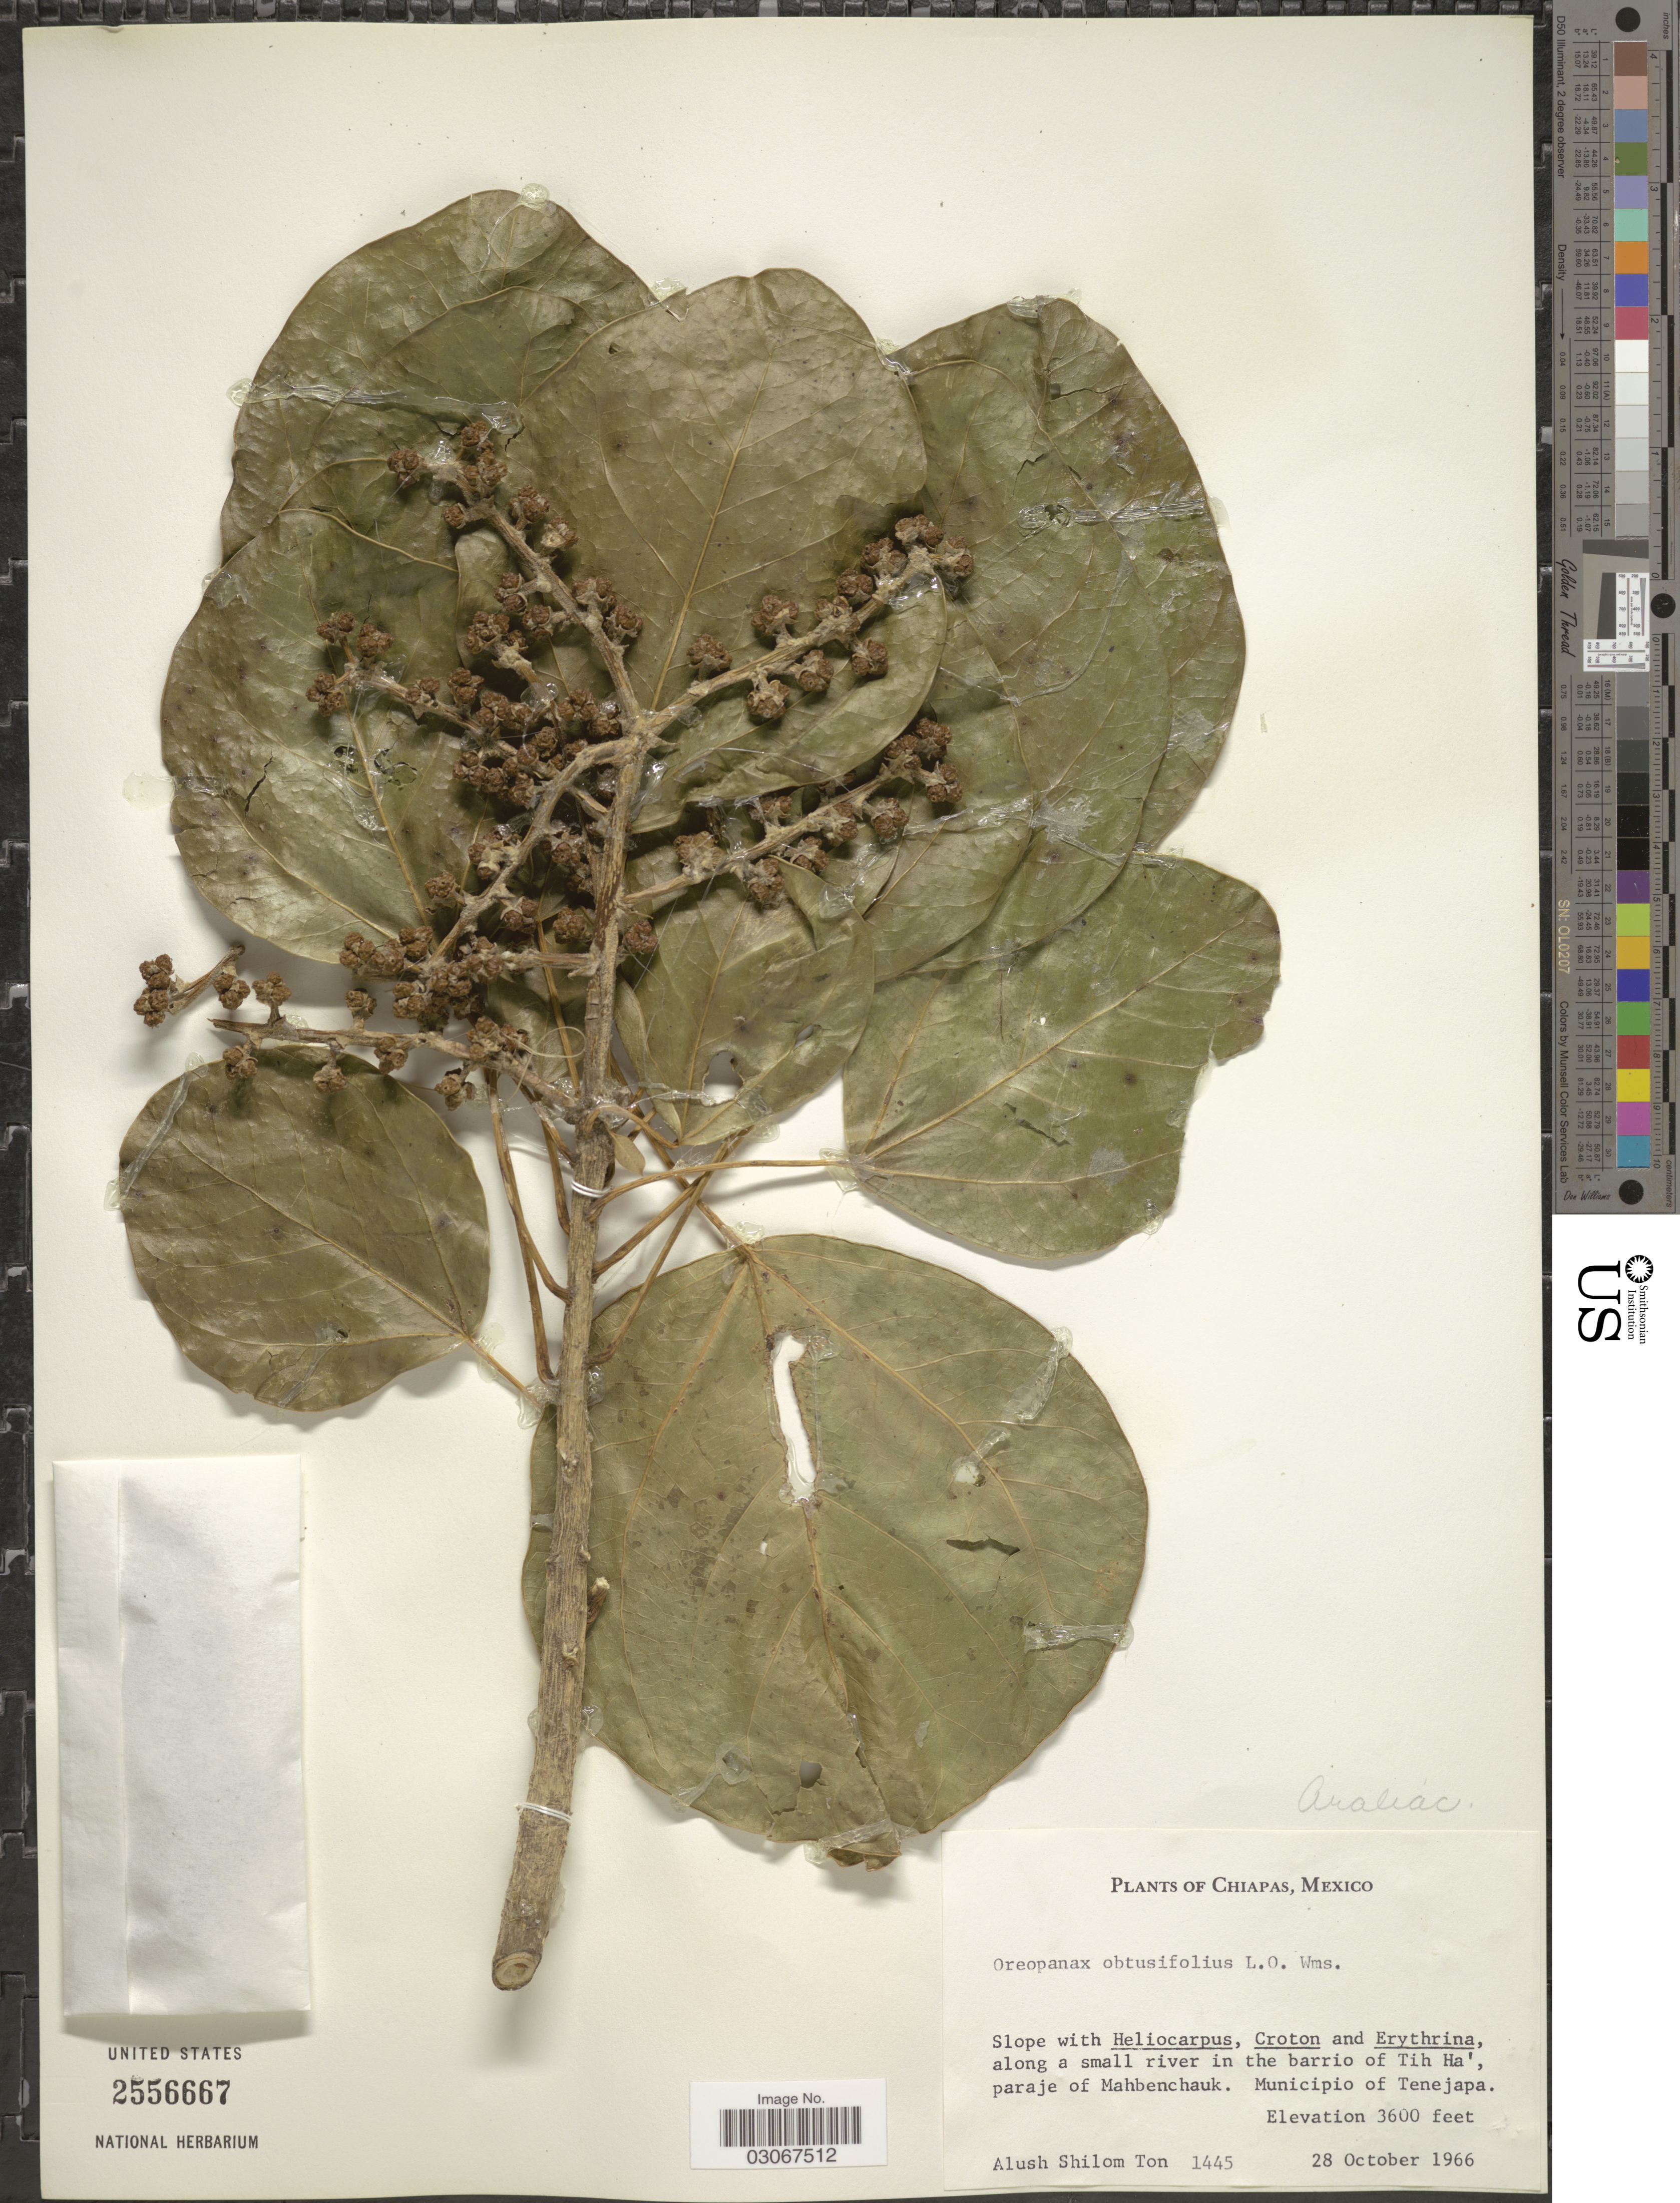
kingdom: Plantae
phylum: Tracheophyta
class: Magnoliopsida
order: Apiales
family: Araliaceae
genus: Oreopanax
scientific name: Oreopanax obtusifolius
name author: L.O. Williams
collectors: A. M. Ton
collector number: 1445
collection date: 1966-10-28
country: Mexico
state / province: Chiapas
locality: Along a small river in the barrio of Tih Ha', paraje of Mahbenchauk. Municipio of Tenejapa.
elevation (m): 1097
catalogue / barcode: US 2556667